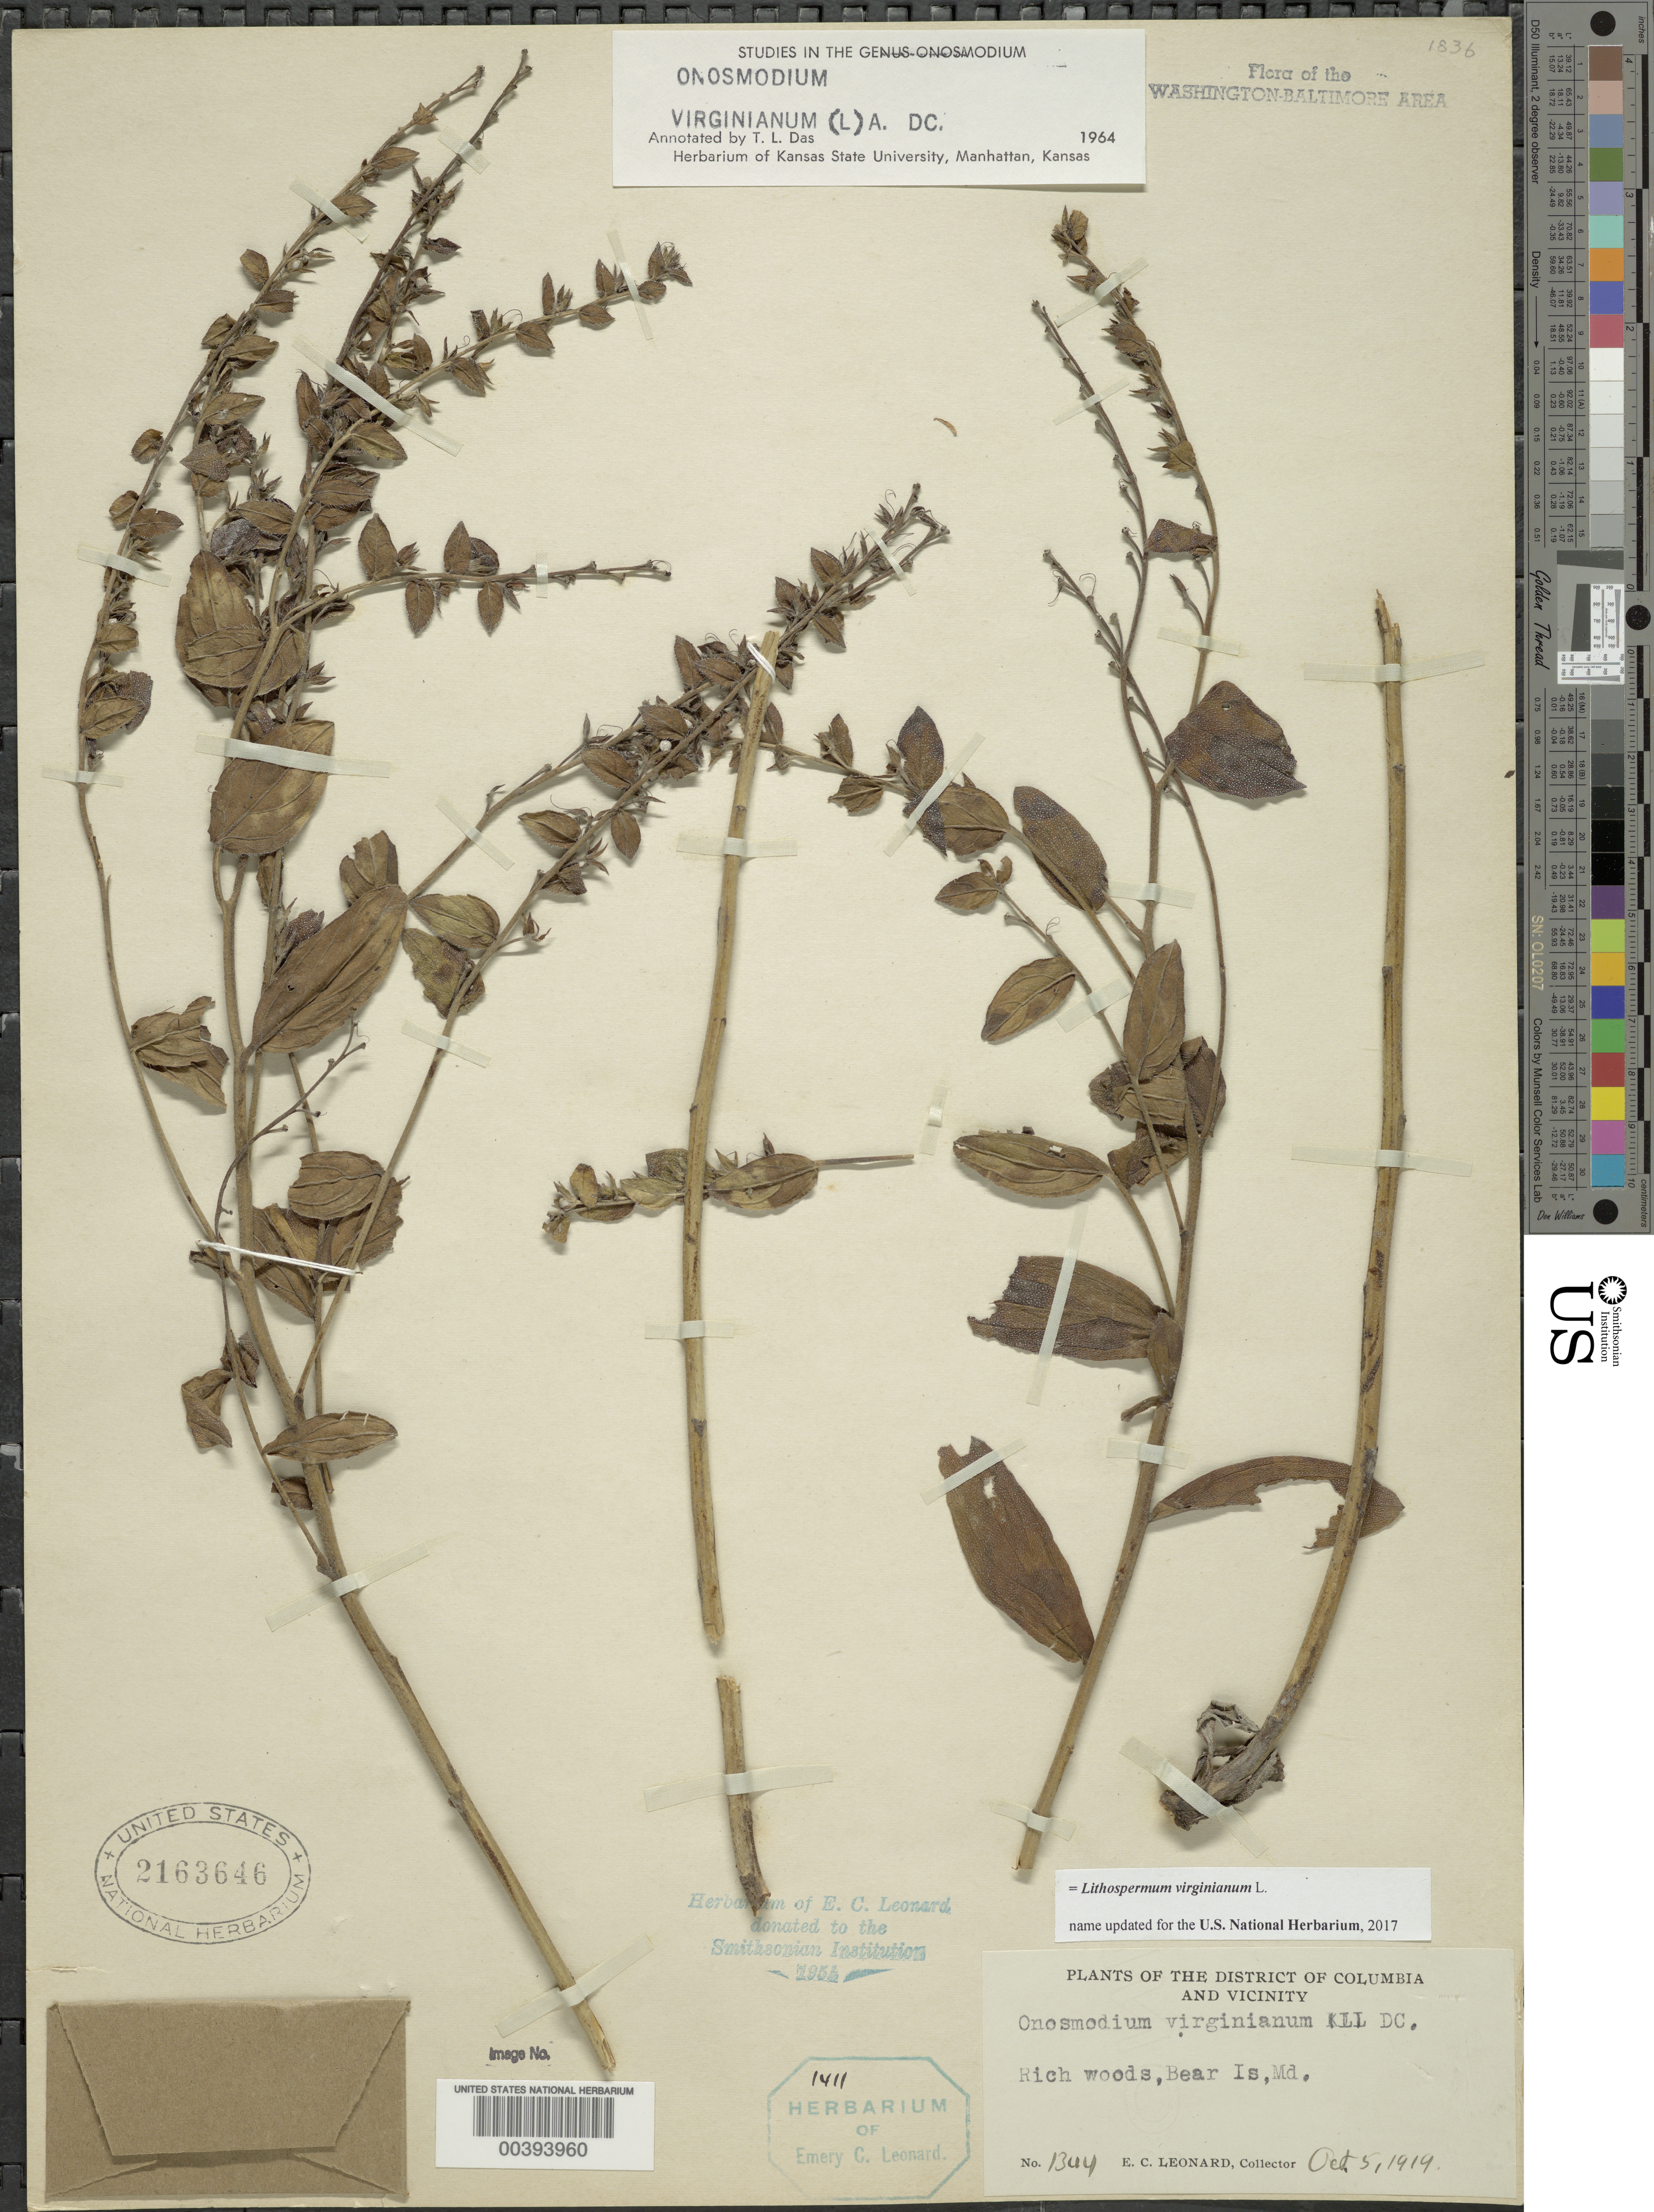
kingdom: Plantae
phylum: Tracheophyta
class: Magnoliopsida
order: Boraginales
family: Boraginaceae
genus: Lithospermum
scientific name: Lithospermum virginianum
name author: L.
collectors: E. C. Leonard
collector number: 1344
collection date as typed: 05 Oct 1919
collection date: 1919-10-05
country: United States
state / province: Maryland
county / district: Montgomery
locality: Bear Island C. & O. Canal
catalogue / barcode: US 2163646